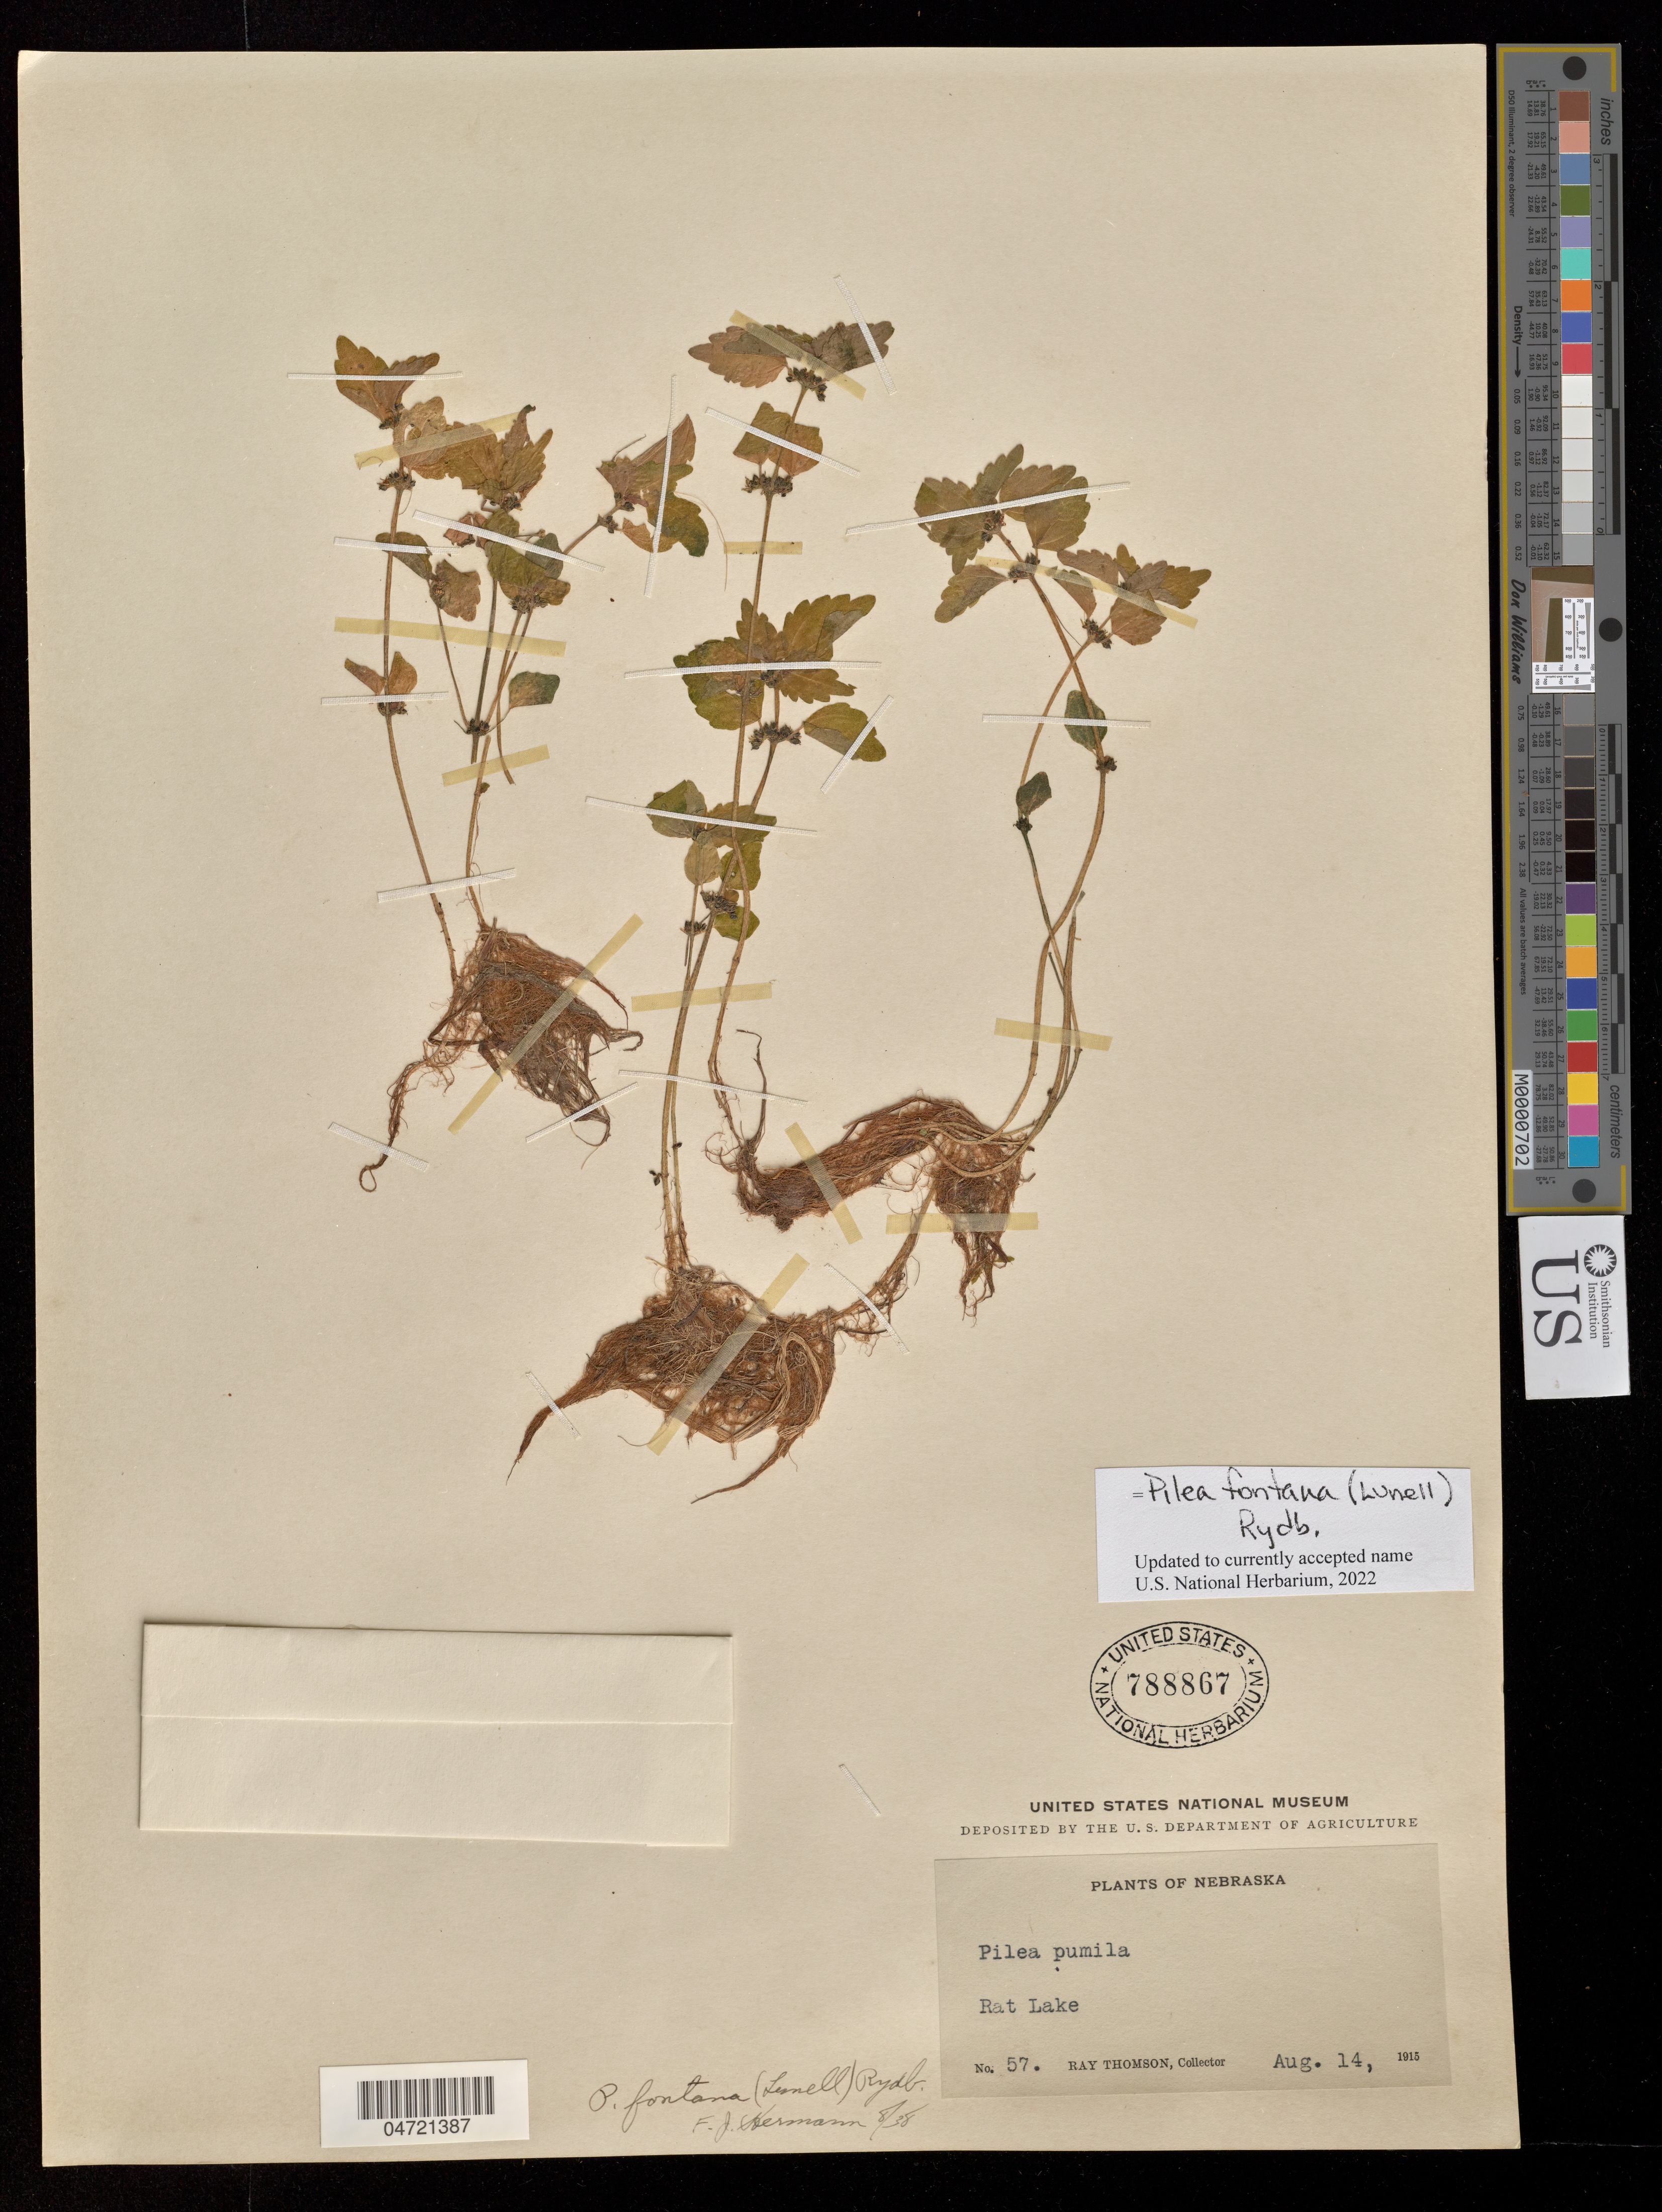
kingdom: Plantae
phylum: Tracheophyta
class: Magnoliopsida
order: Rosales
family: Urticaceae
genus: Pilea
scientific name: Pilea fontana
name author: (Lunell) Rydb.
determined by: Hermann, F. J.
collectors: R. Thomson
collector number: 57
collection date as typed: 14 Aug 1915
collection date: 1915-08-14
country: United States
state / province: Nebraska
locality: Rat Lake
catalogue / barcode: US 788867